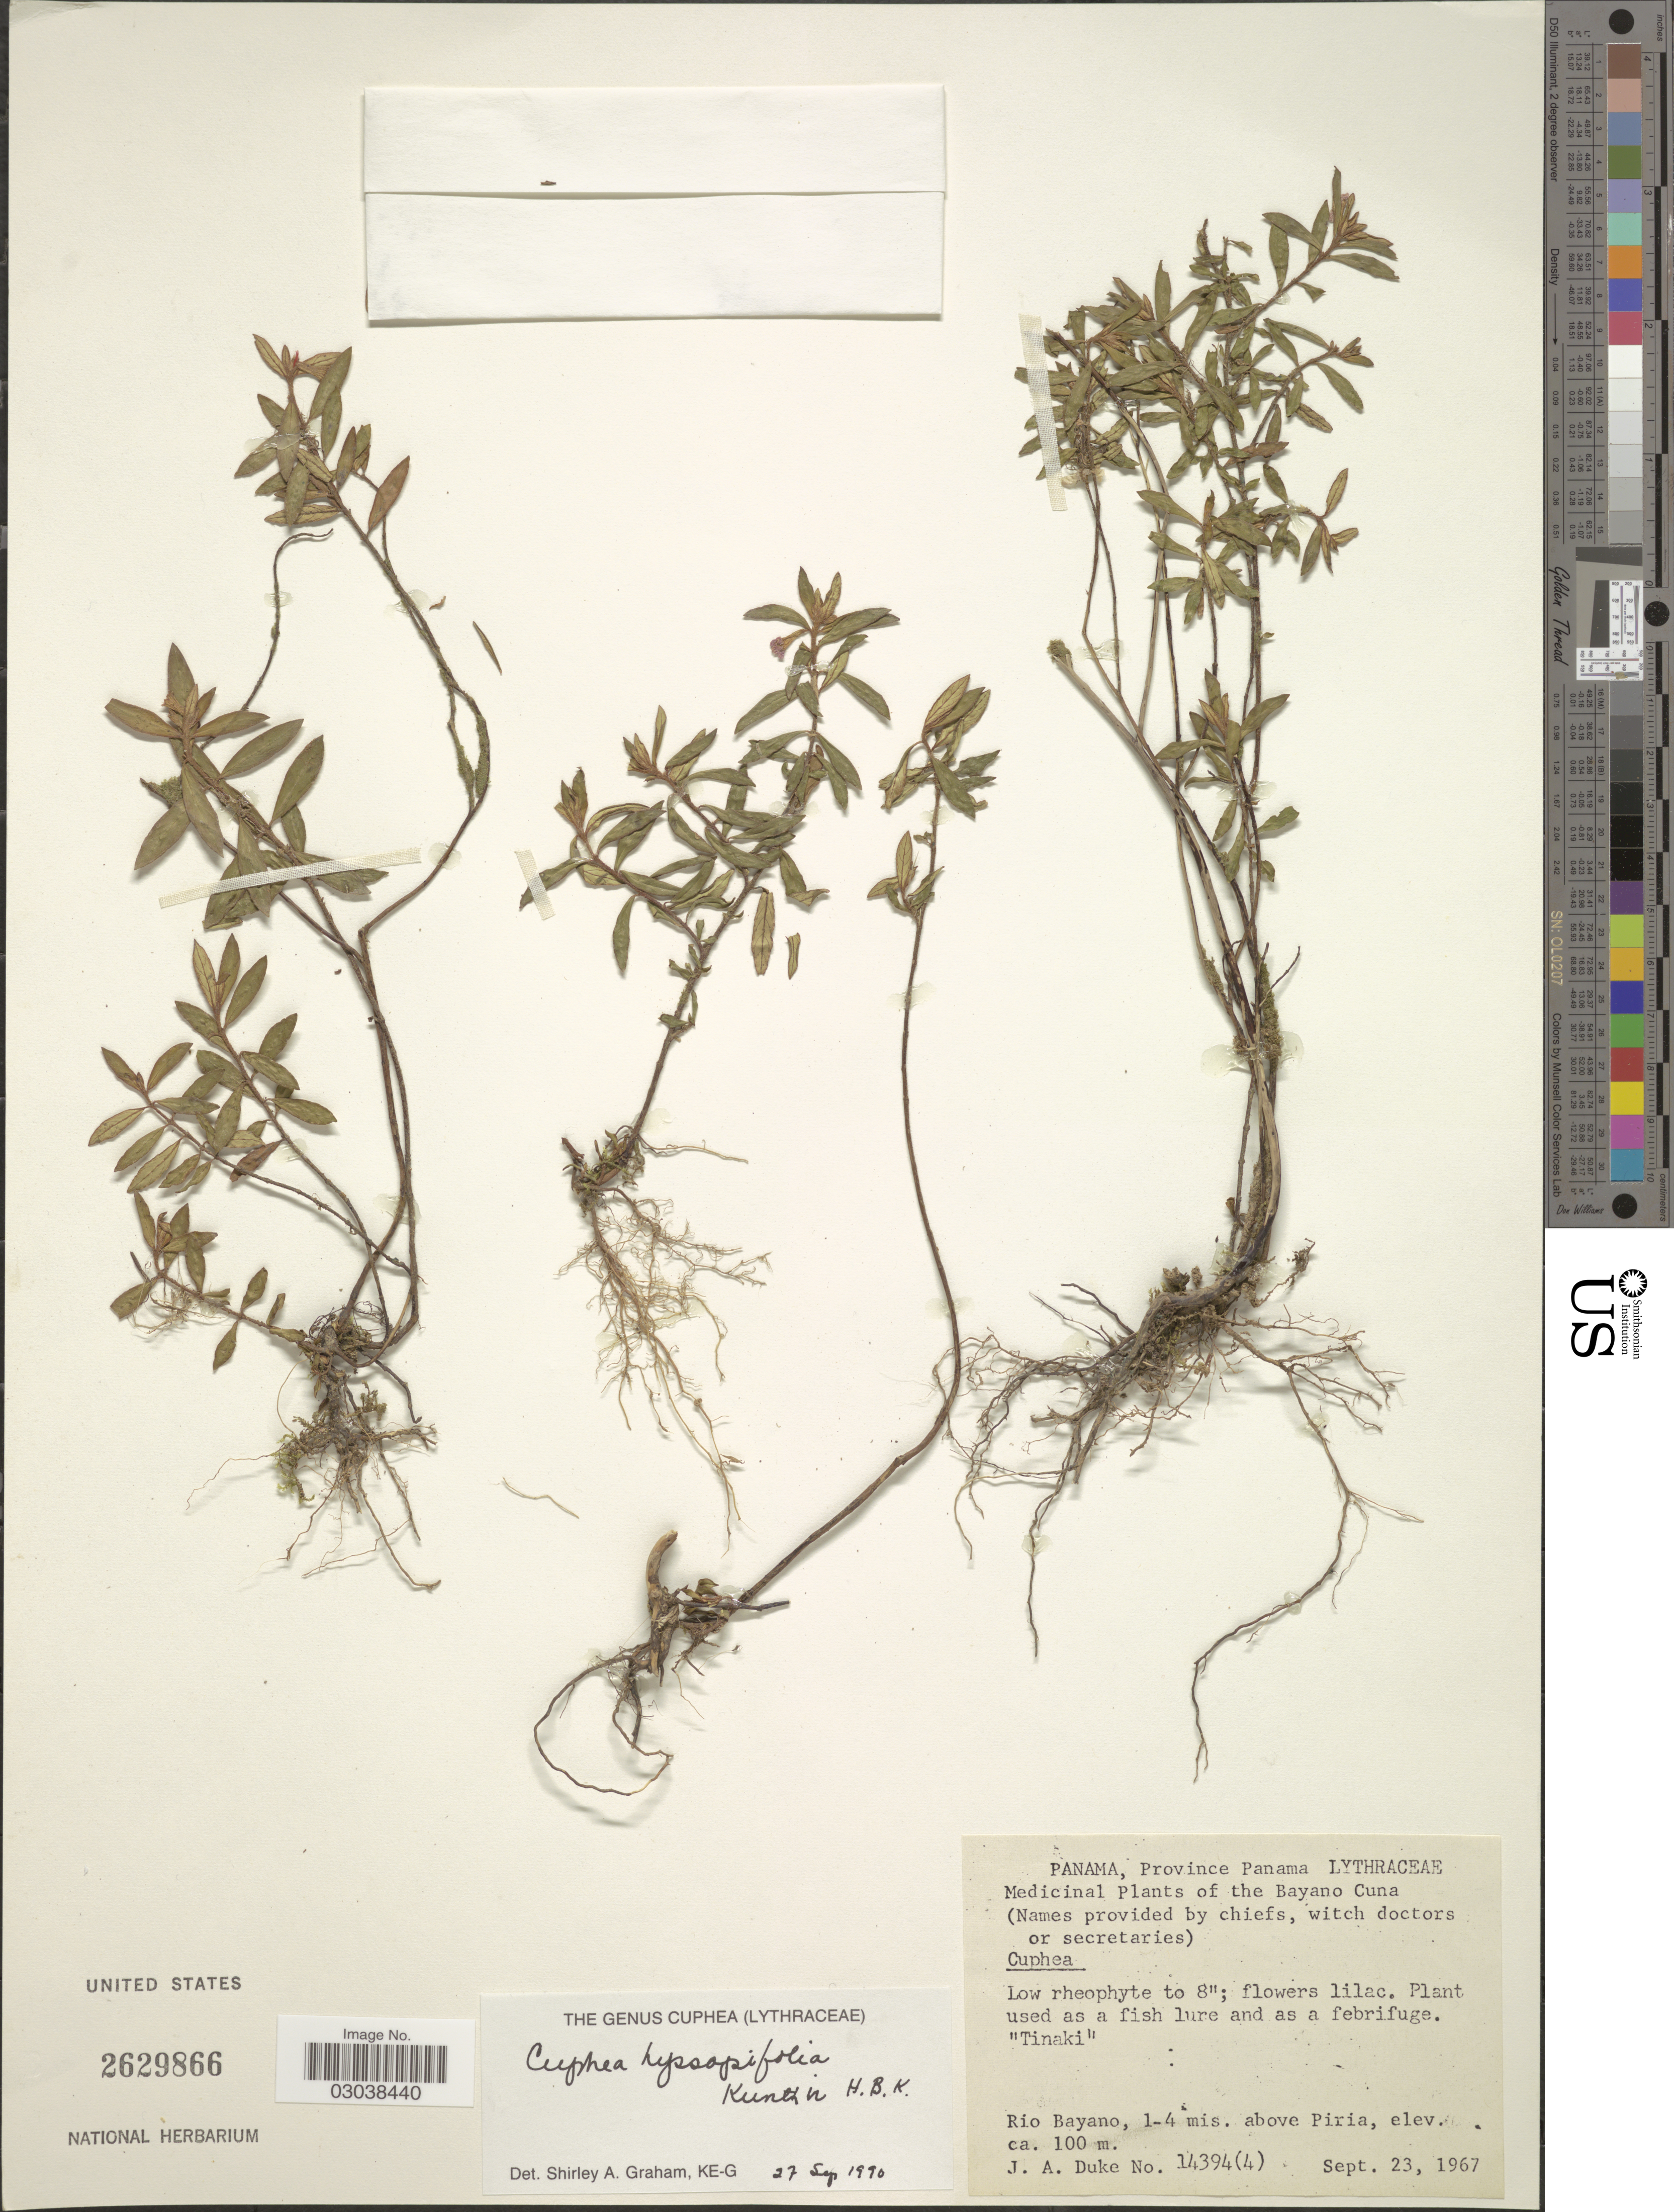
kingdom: Plantae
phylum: Tracheophyta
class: Magnoliopsida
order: Myrtales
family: Lythraceae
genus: Cuphea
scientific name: Cuphea hyssopifolia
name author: Kunth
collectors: J. A. Duke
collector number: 14394(4)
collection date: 1967-09-23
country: Panama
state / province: Panamá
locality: Rio Bayano, 1-4 mis. above Piria.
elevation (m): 100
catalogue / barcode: US 2629866